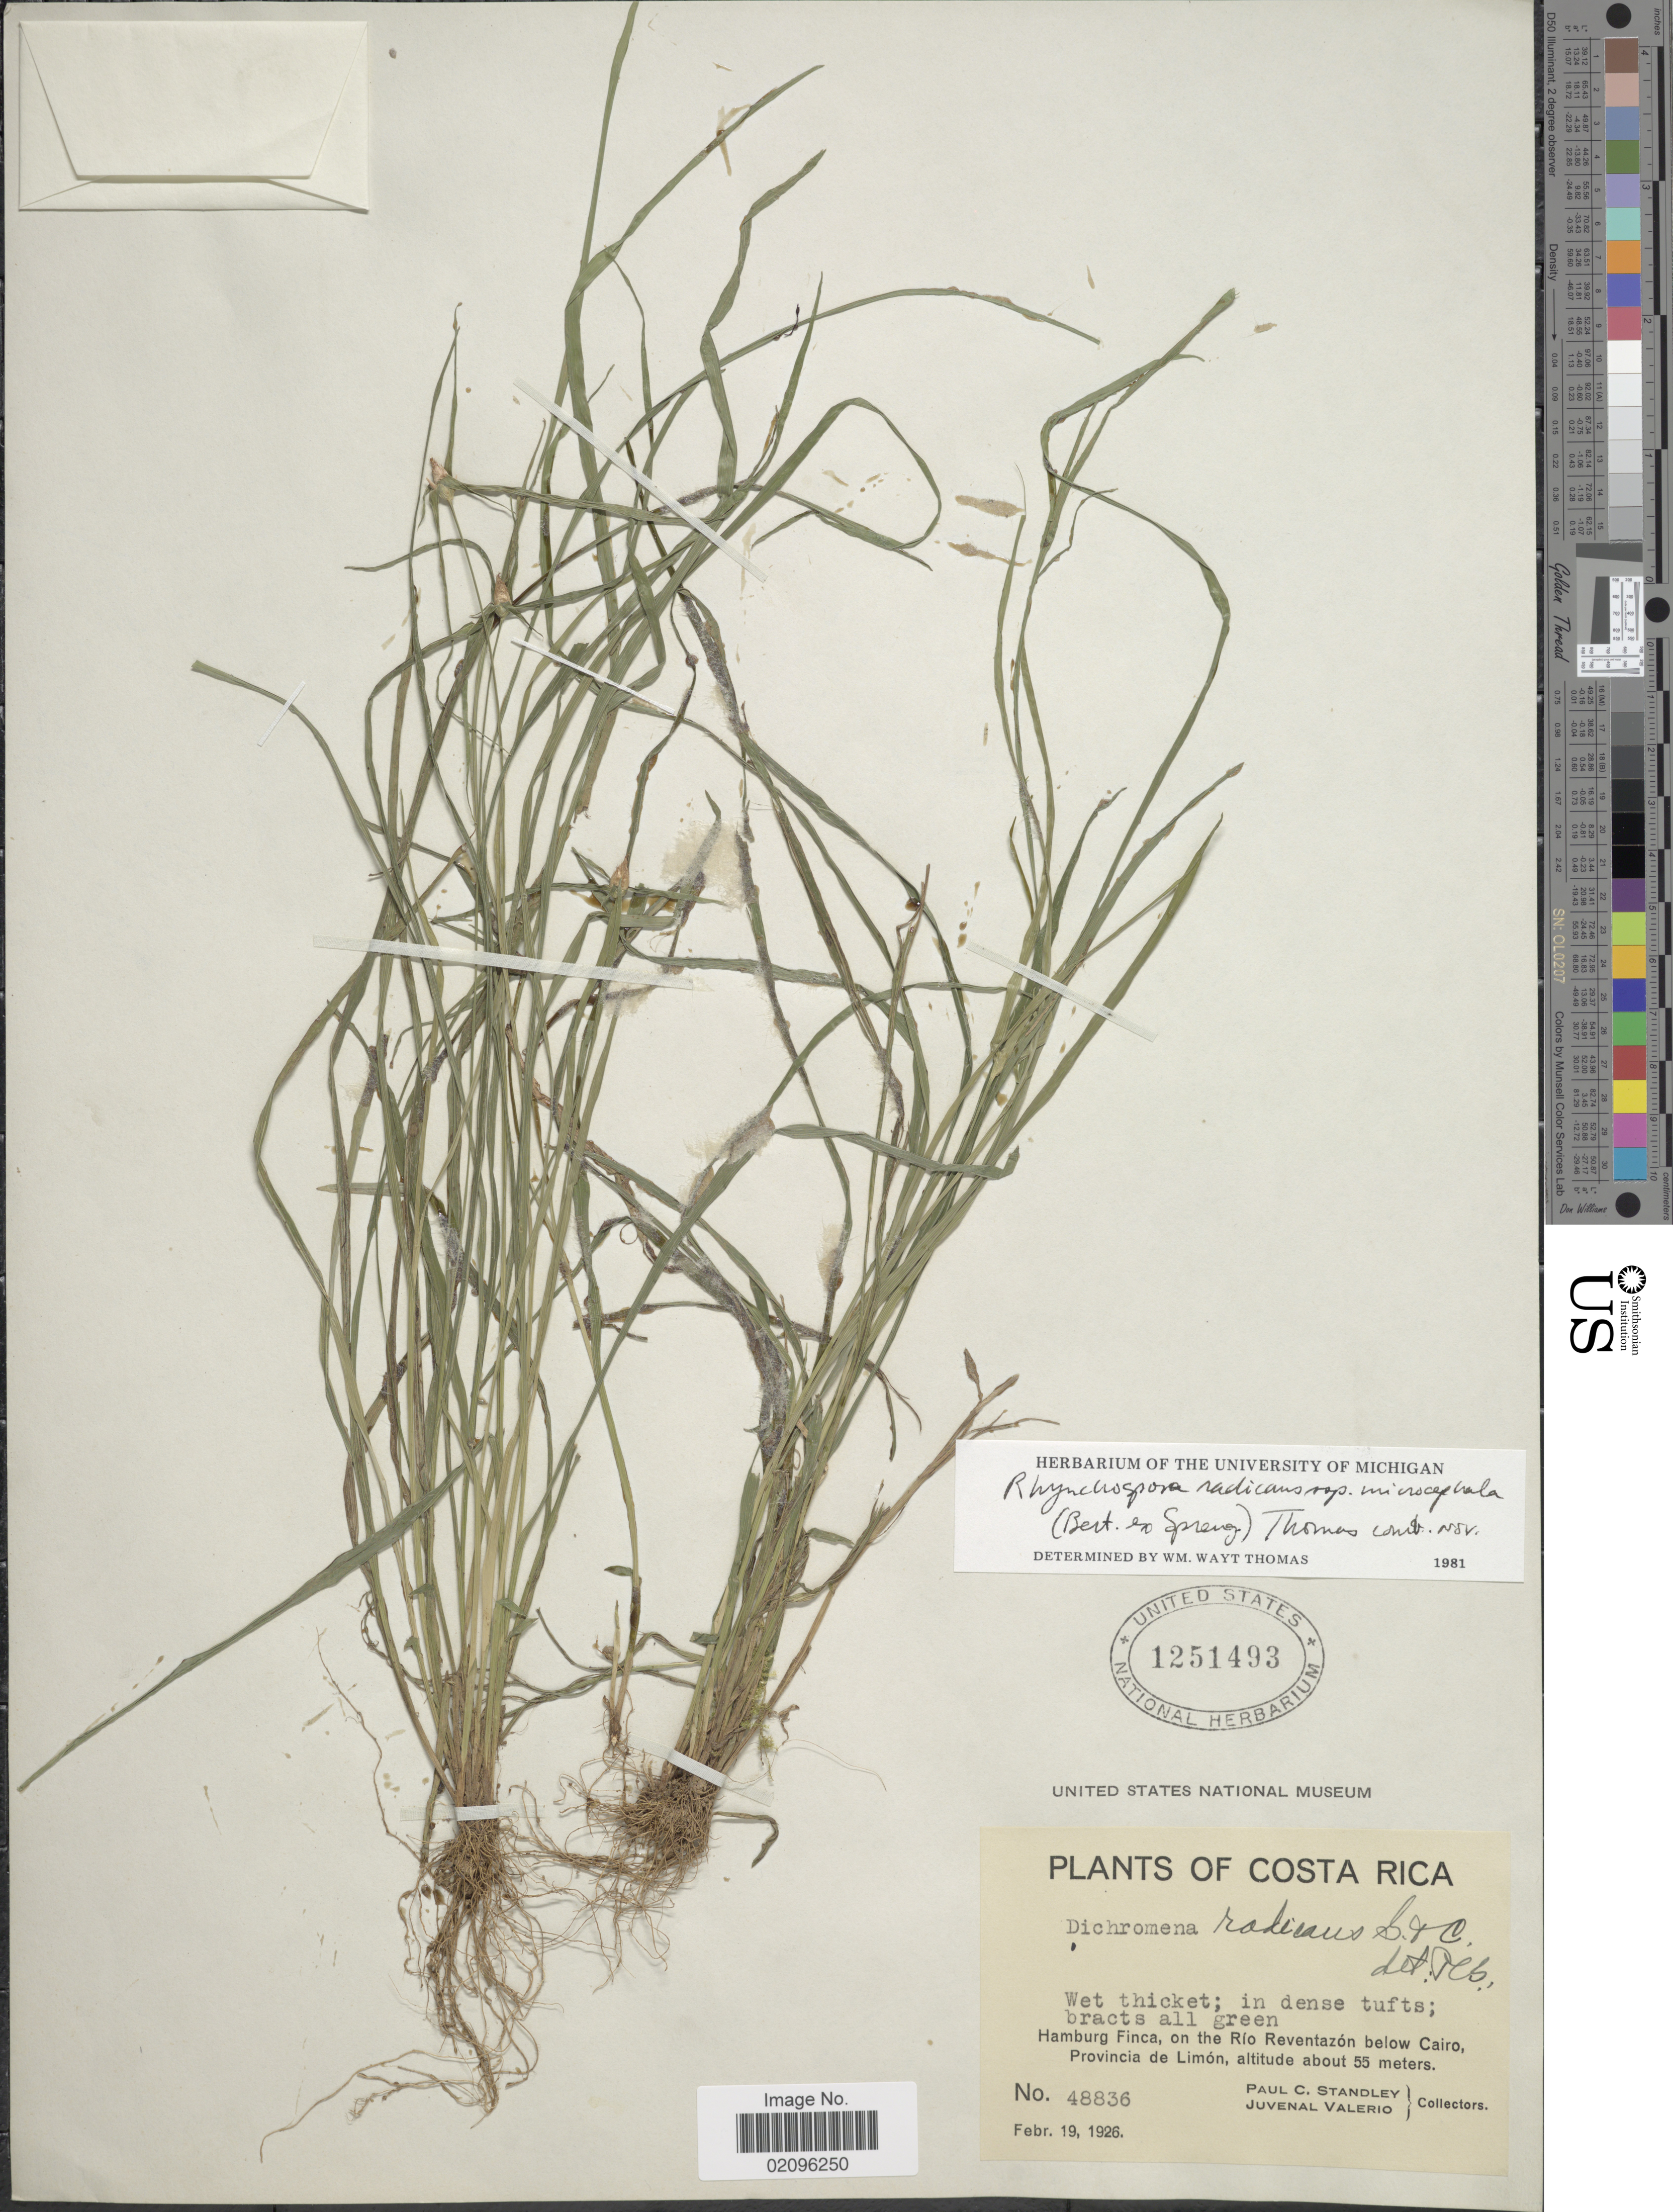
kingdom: Plantae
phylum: Tracheophyta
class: Liliopsida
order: Poales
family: Cyperaceae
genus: Rhynchospora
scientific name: Rhynchospora radicans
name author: (Schltdl. & Cham.) H. Pfeiff.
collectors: P. C. Standley & J. Valerio R.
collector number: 48836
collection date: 1926-02-19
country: Costa Rica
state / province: Limón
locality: Costa Rica. Hamburg Finca, on the Rio Reventazon below Cairo. Provincia de Limon.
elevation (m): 55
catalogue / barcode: US 1251493